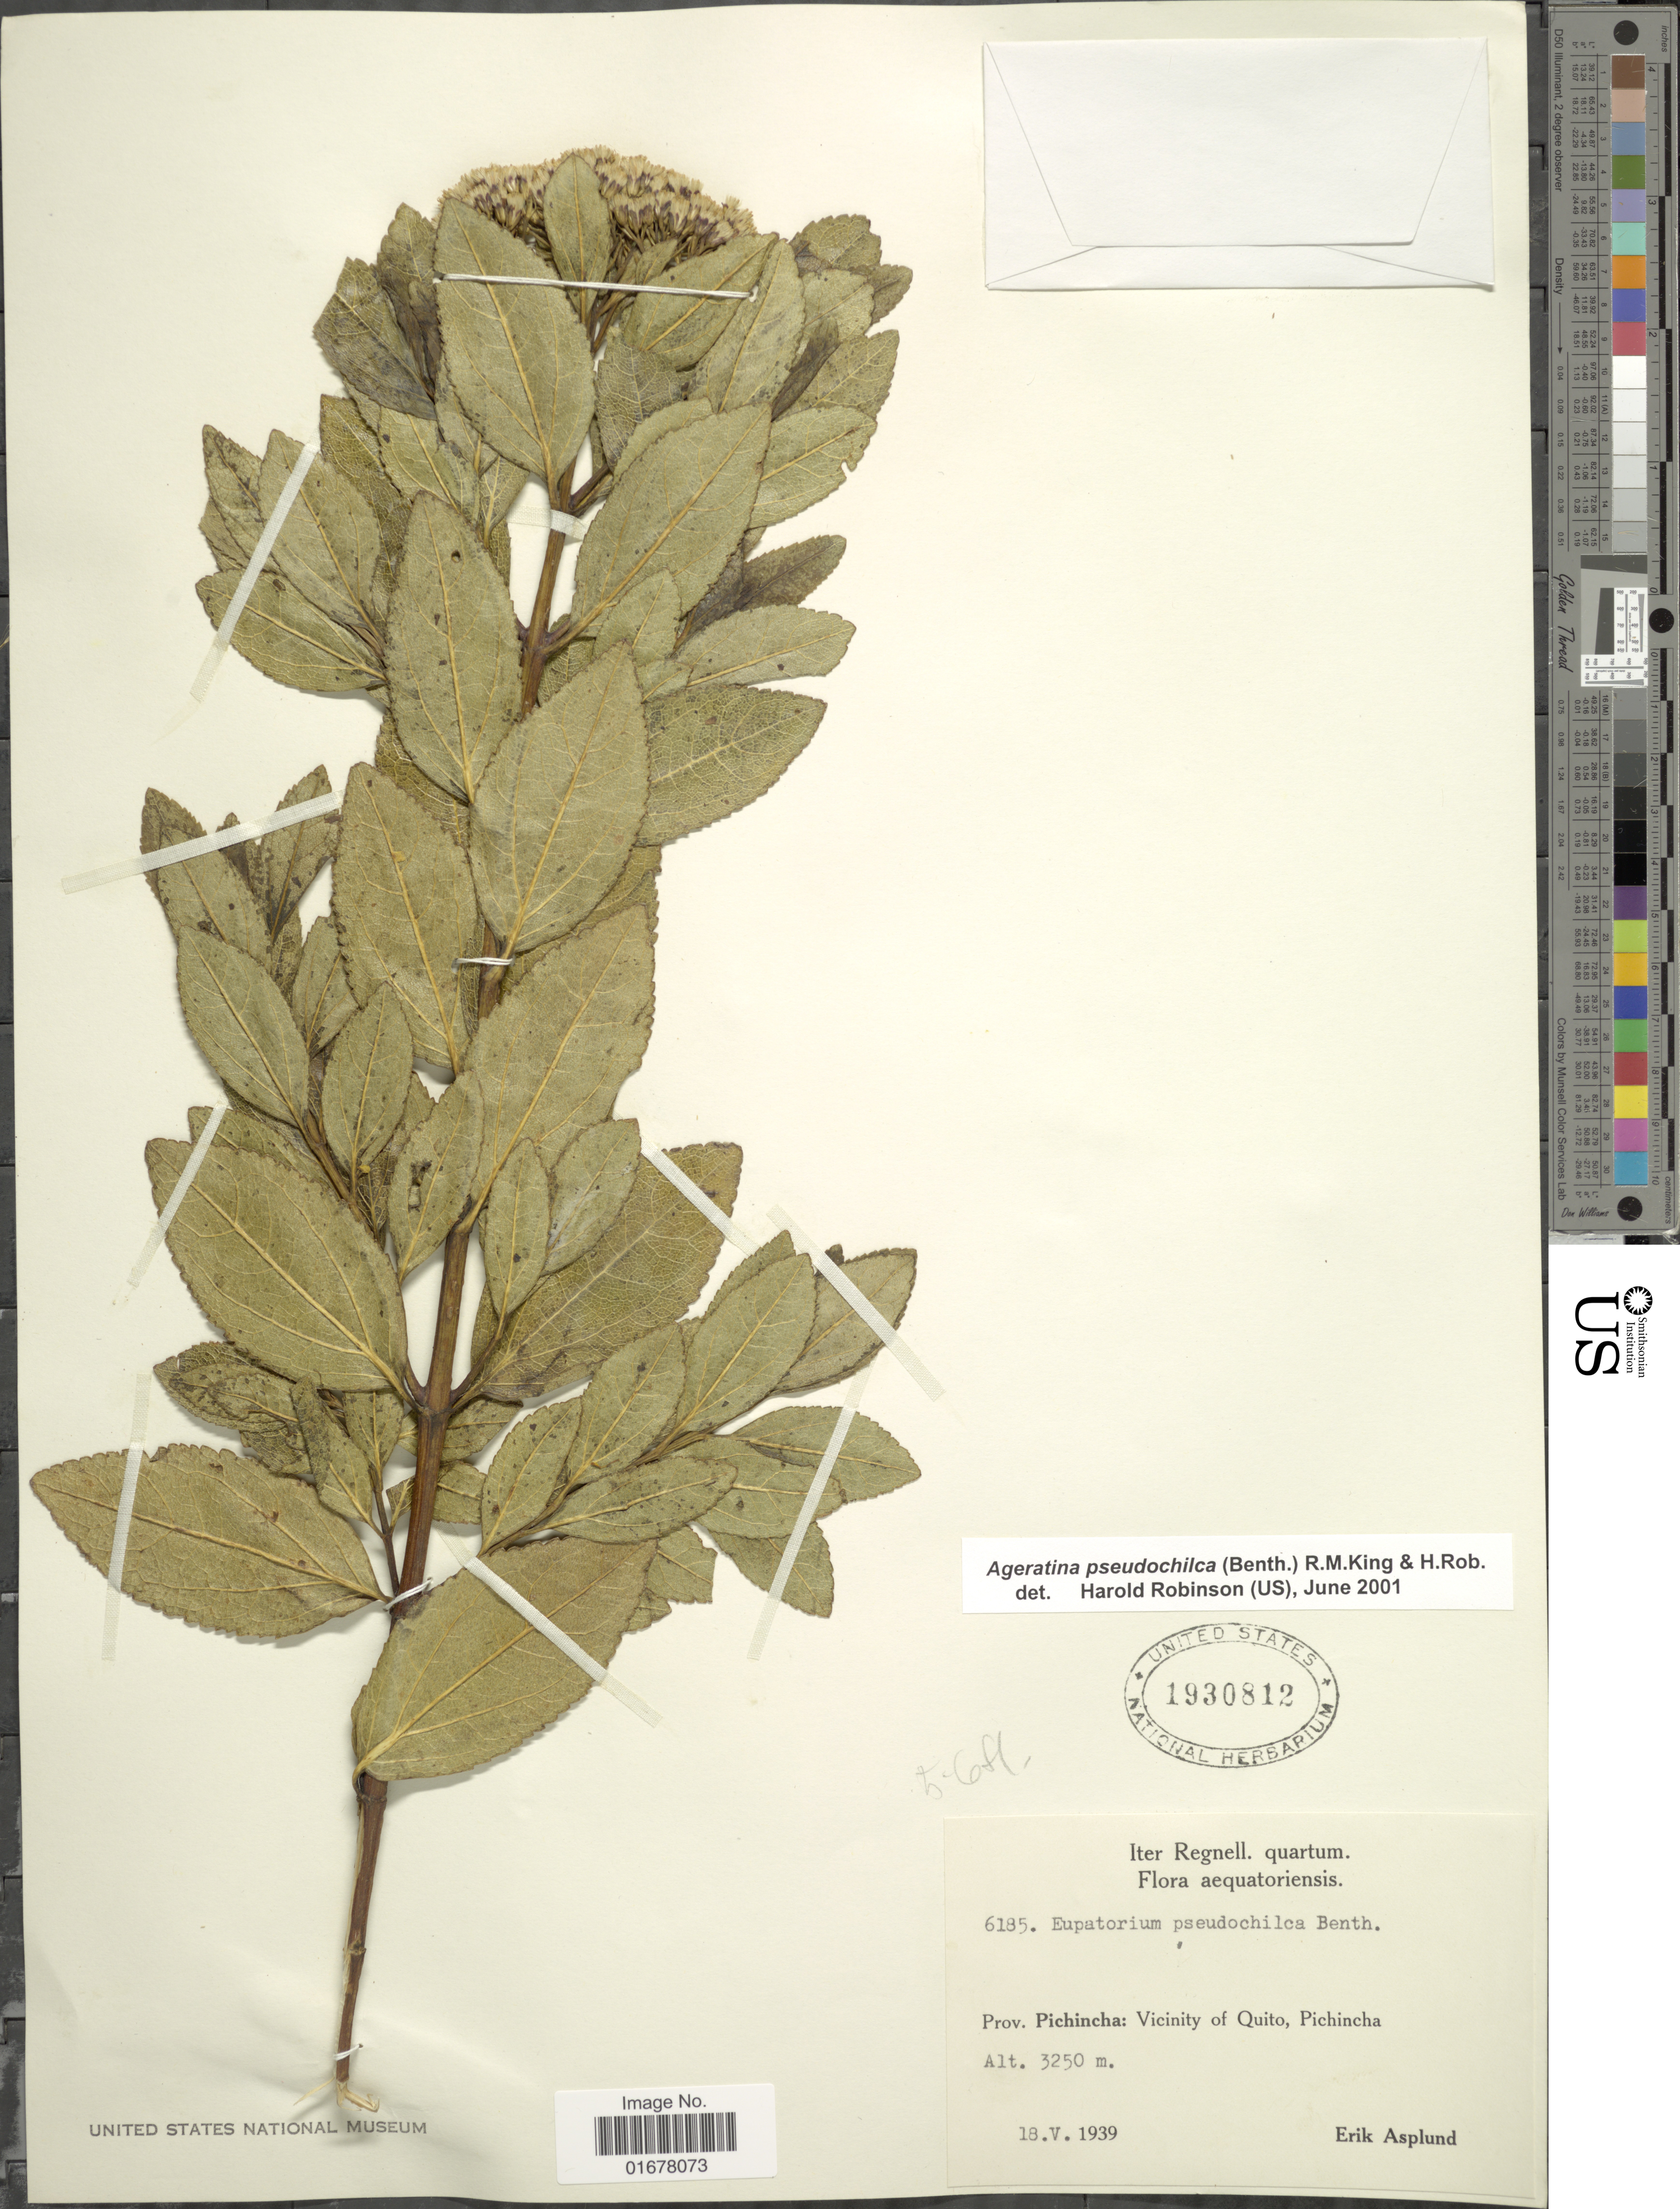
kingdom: Plantae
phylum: Tracheophyta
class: Magnoliopsida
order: Asterales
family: Asteraceae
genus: Ageratina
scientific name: Ageratina pseudochilca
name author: (Benth.) R.M. King & H. Rob.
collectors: E. Asplund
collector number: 6185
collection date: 1939-05-18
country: Ecuador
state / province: Pichincha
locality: Prov. Pichincha: Vicinity of Quito, Pichincha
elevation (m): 3250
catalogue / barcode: US 1930812